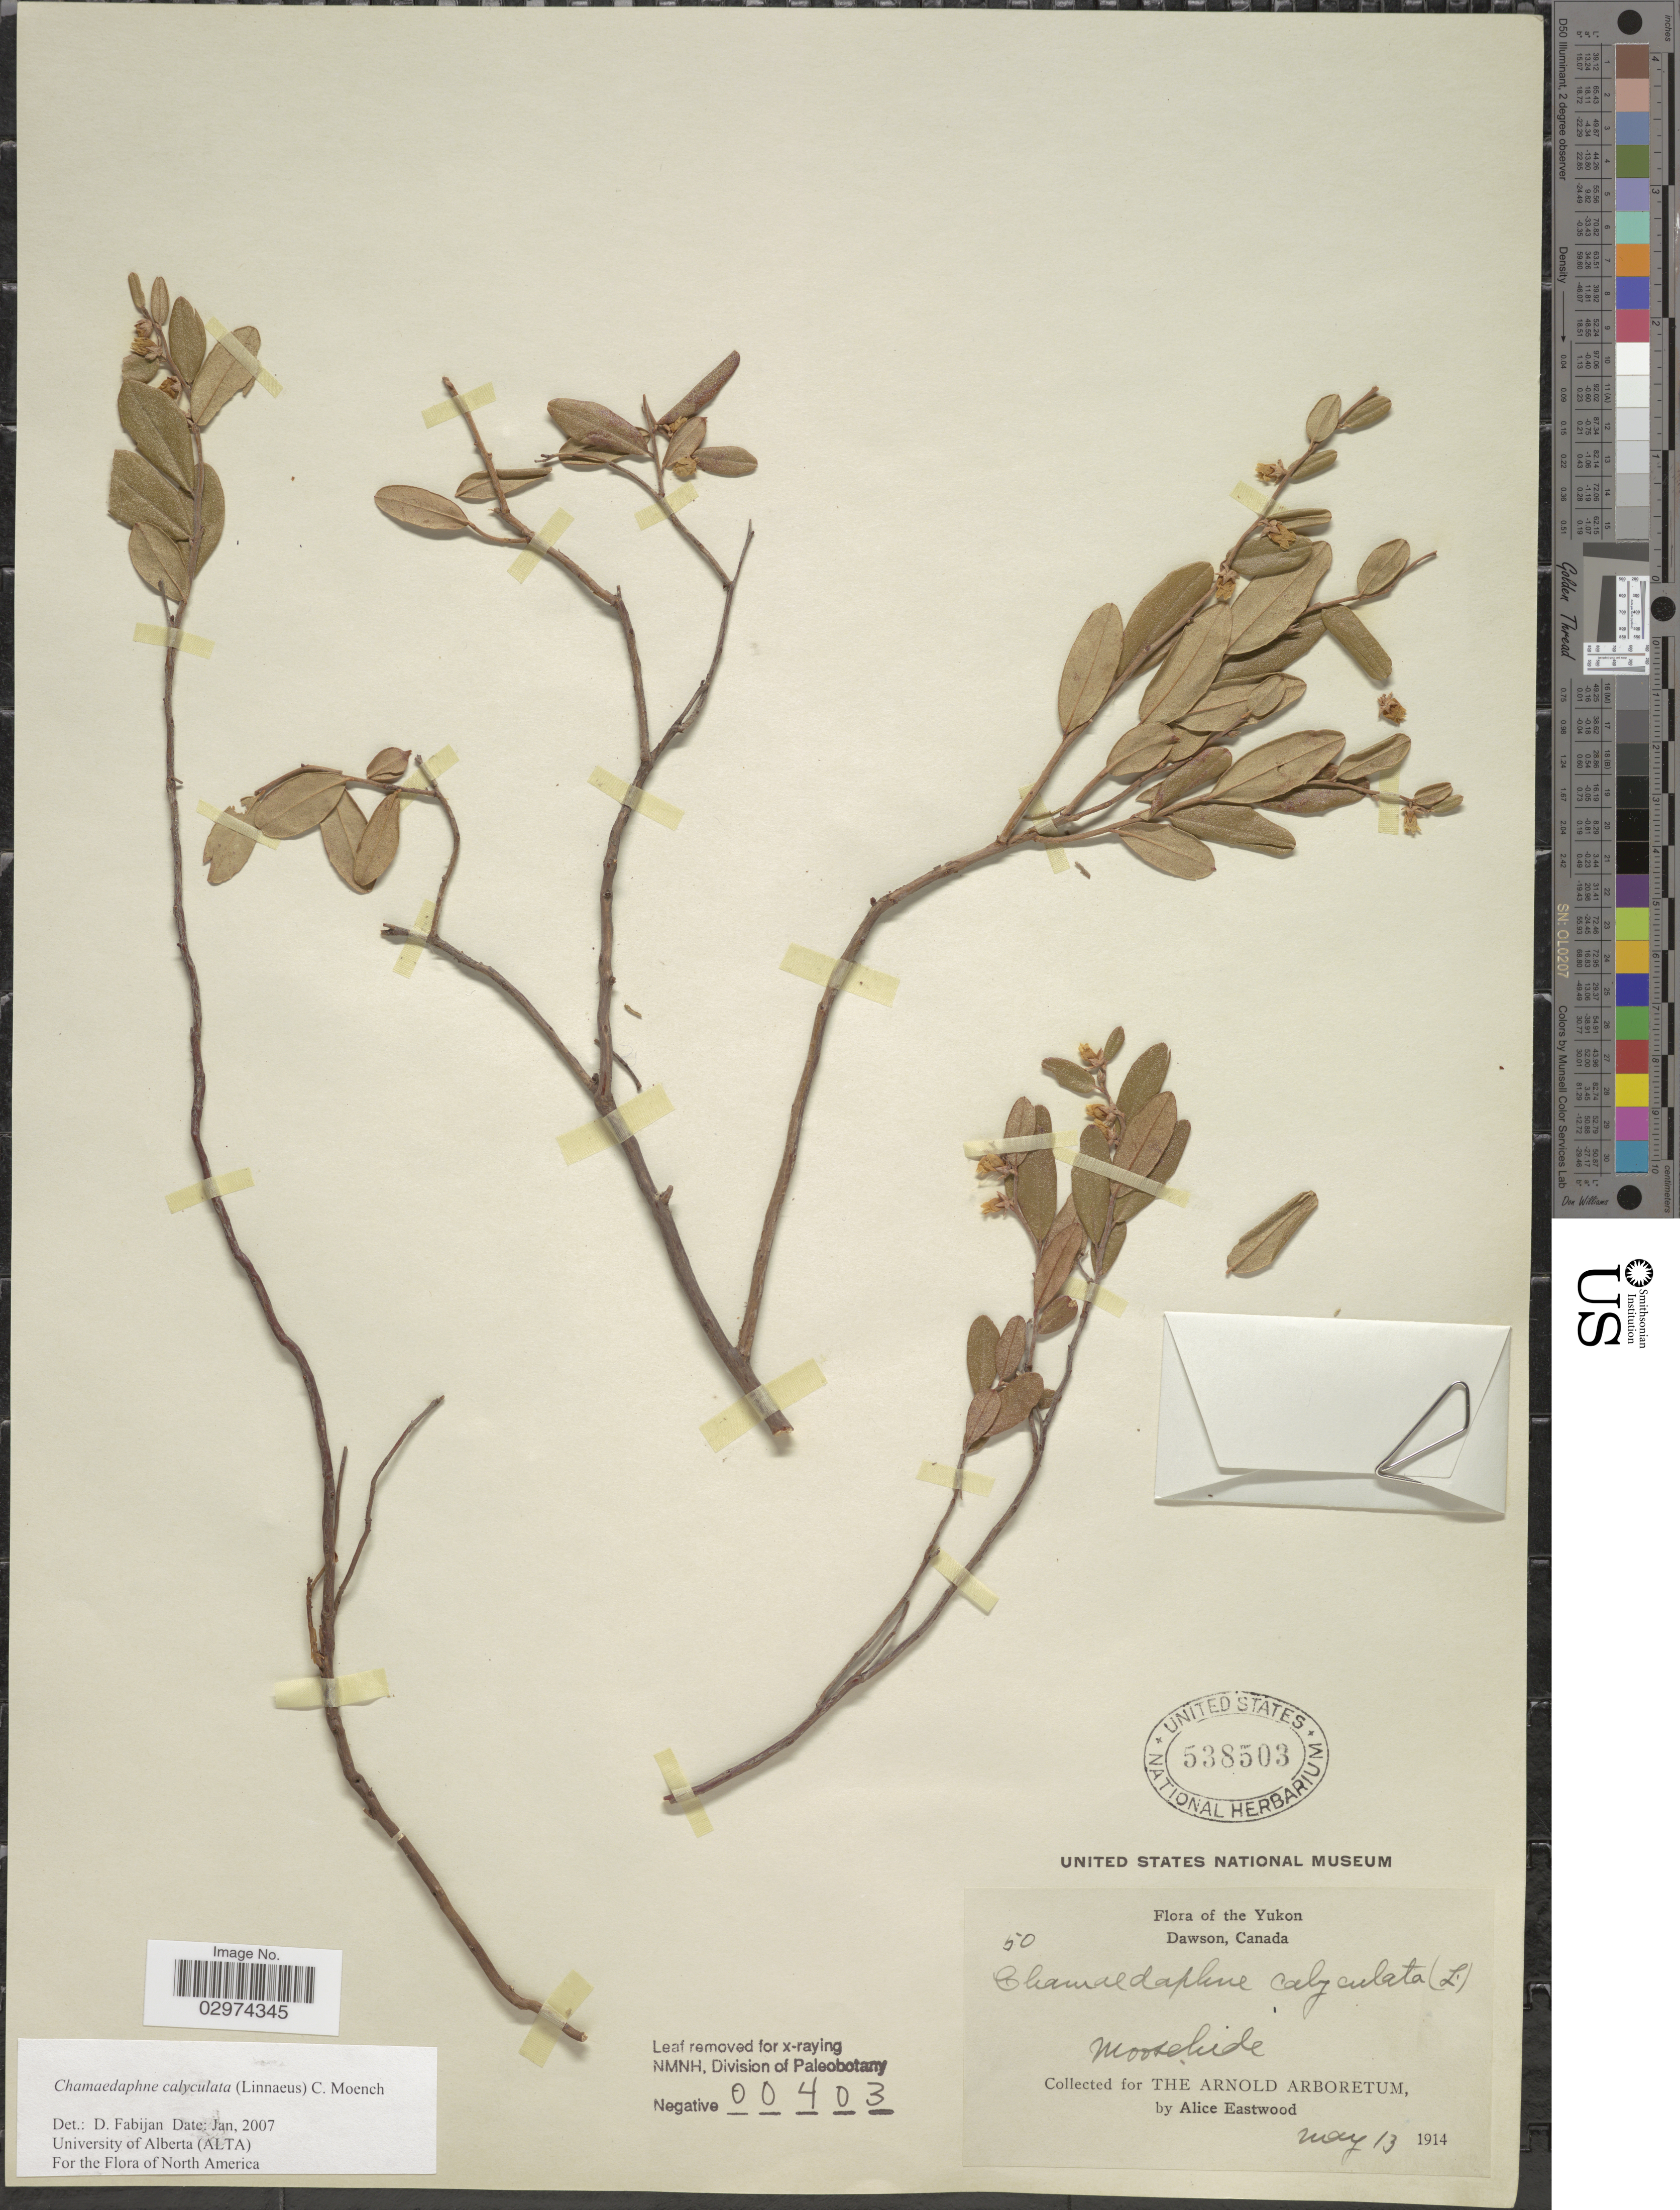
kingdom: Plantae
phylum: Tracheophyta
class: Magnoliopsida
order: Ericales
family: Ericaceae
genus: Chamaedaphne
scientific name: Chamaedaphne calyculata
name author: (L.) Moench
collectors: A. Eastwood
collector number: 50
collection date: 1914-05-13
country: Canada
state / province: Yukon Territory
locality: Dawson.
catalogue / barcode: US 538503